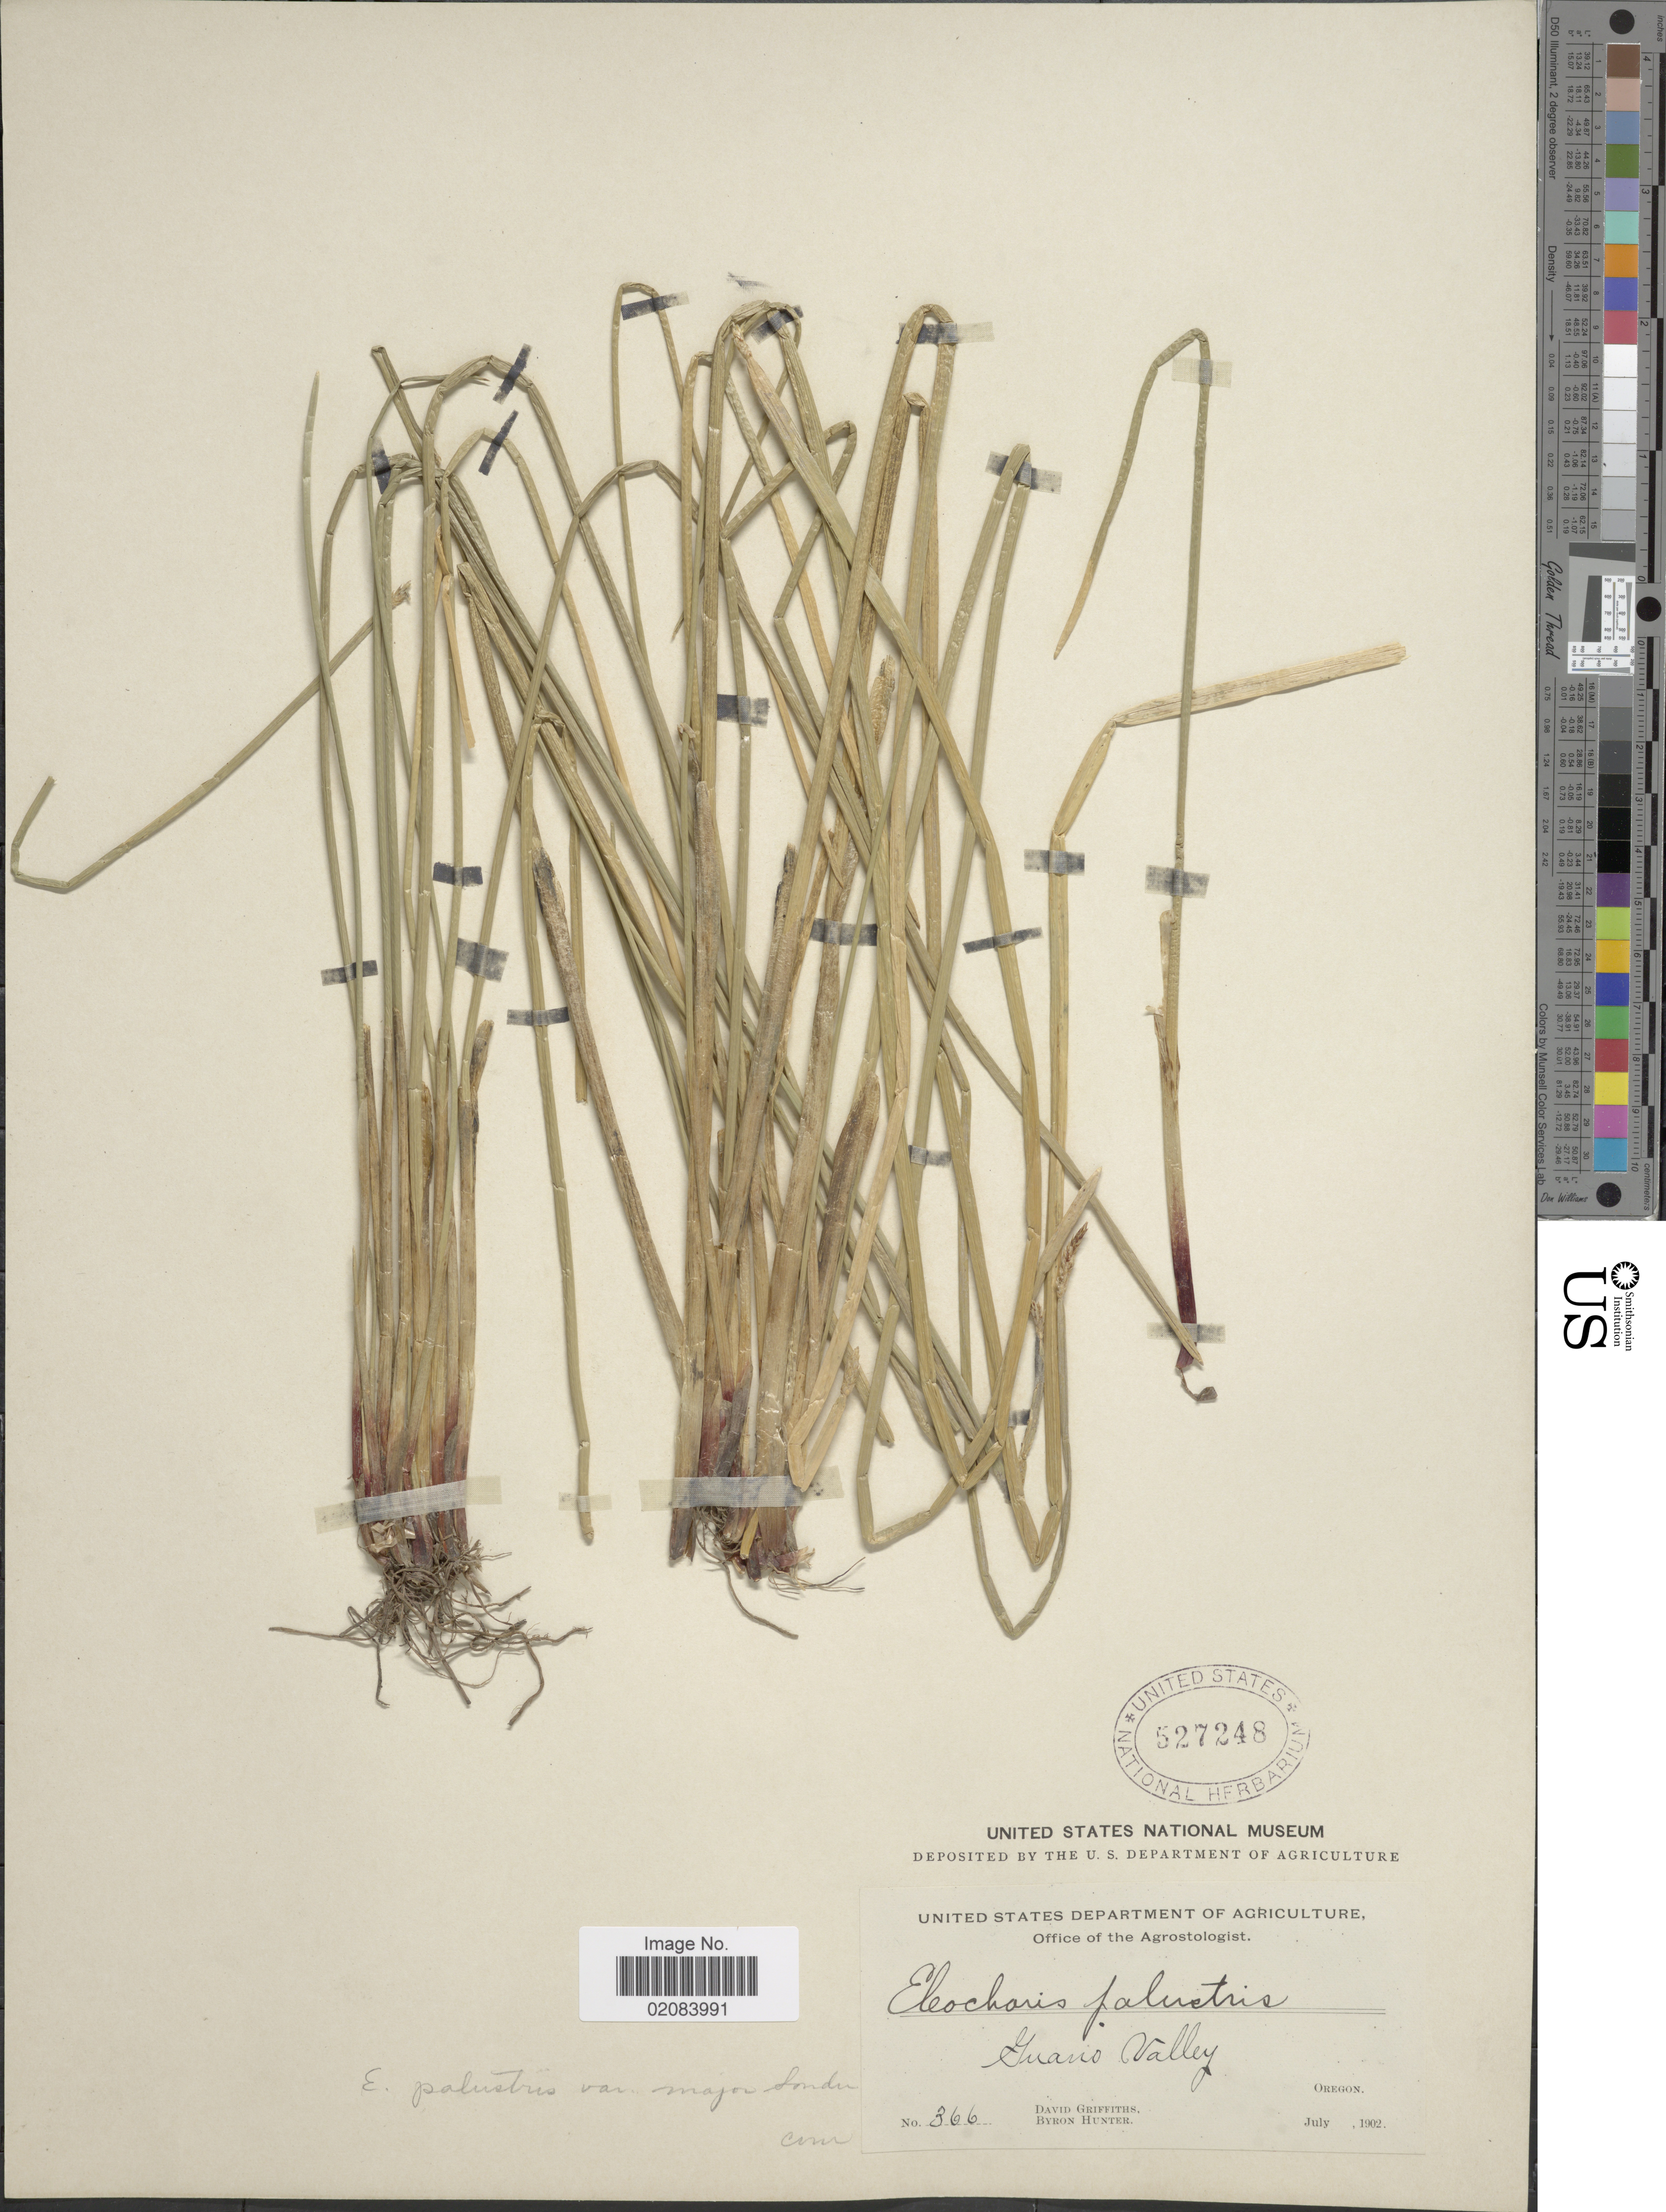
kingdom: Plantae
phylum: Tracheophyta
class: Liliopsida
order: Poales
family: Cyperaceae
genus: Eleocharis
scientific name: Eleocharis palustris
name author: (L.) Roem. & Schult.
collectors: D. Griffiths & B. Hunter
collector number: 366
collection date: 1902-07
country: United States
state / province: Oregon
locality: Guano Valley, Oregon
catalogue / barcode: US 527248